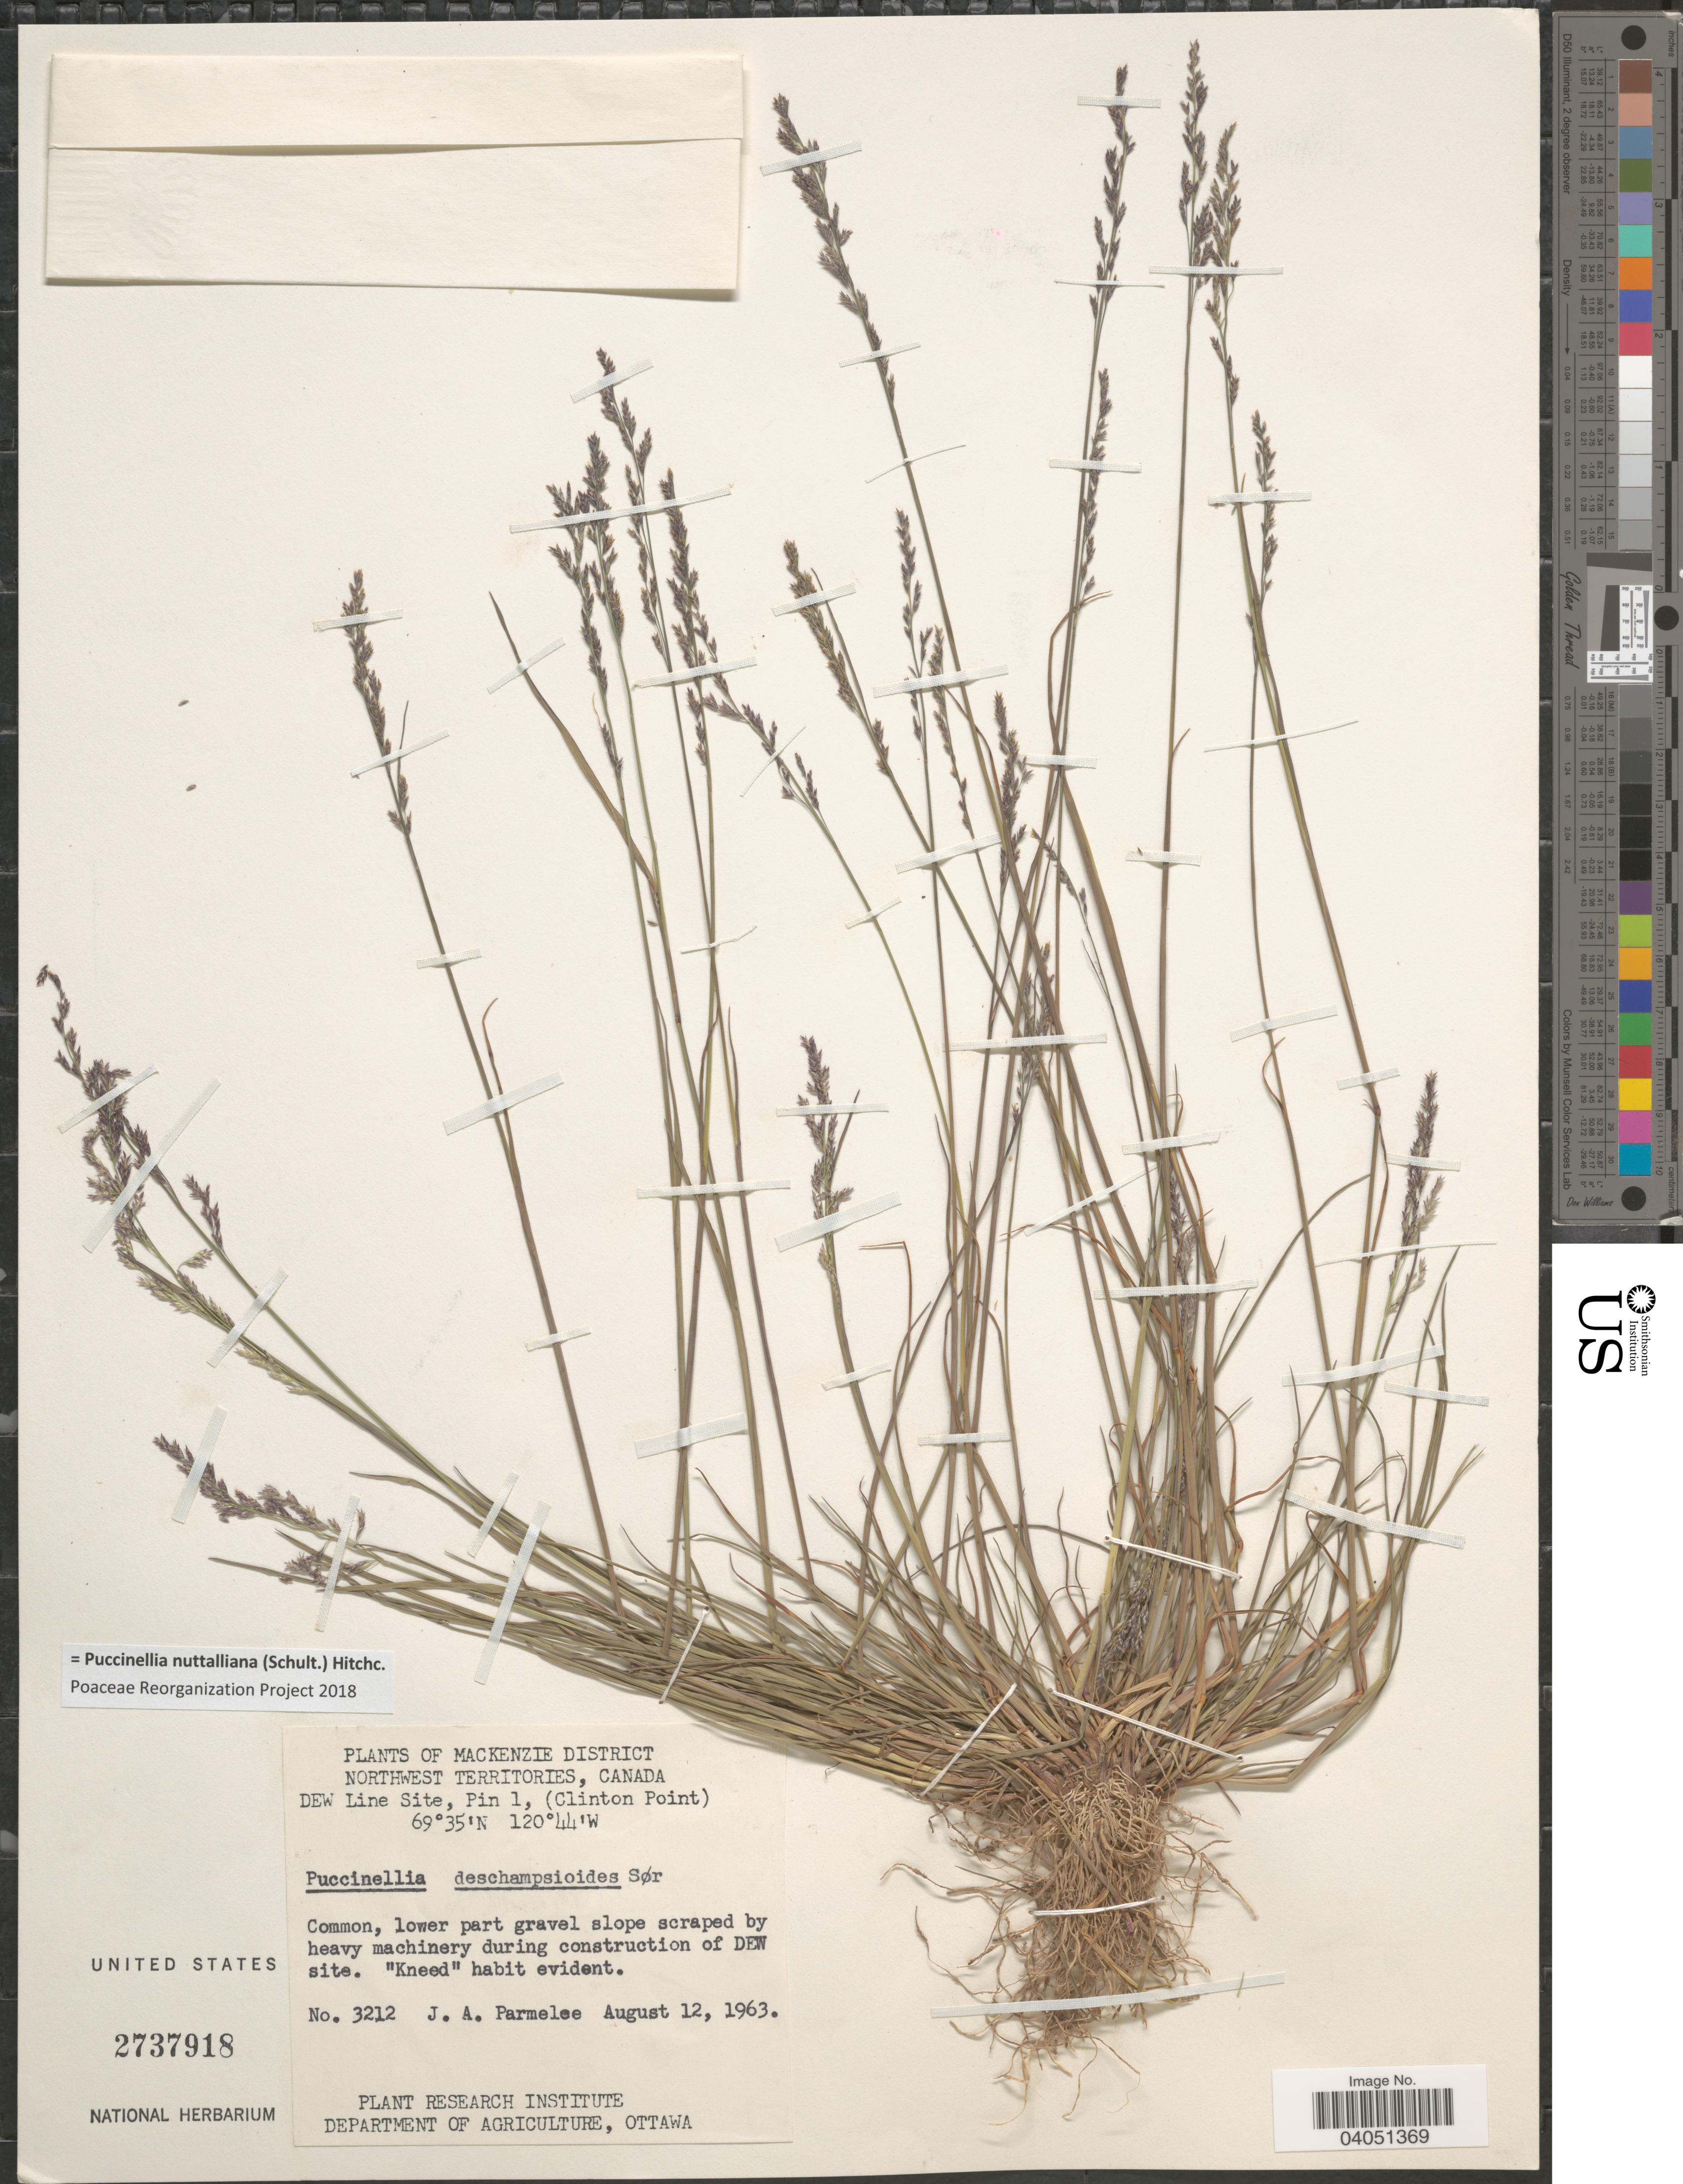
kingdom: Plantae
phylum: Tracheophyta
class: Liliopsida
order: Poales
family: Poaceae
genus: Puccinellia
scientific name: Puccinellia nuttalliana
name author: (Schult.) Hitchc.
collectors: J. A. Parmelee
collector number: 3212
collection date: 1963-08-12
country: Canada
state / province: Northwest Territories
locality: Mackenzie District. DEW Line Site, Pin 1, (Clinton Point).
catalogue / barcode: US 2737918